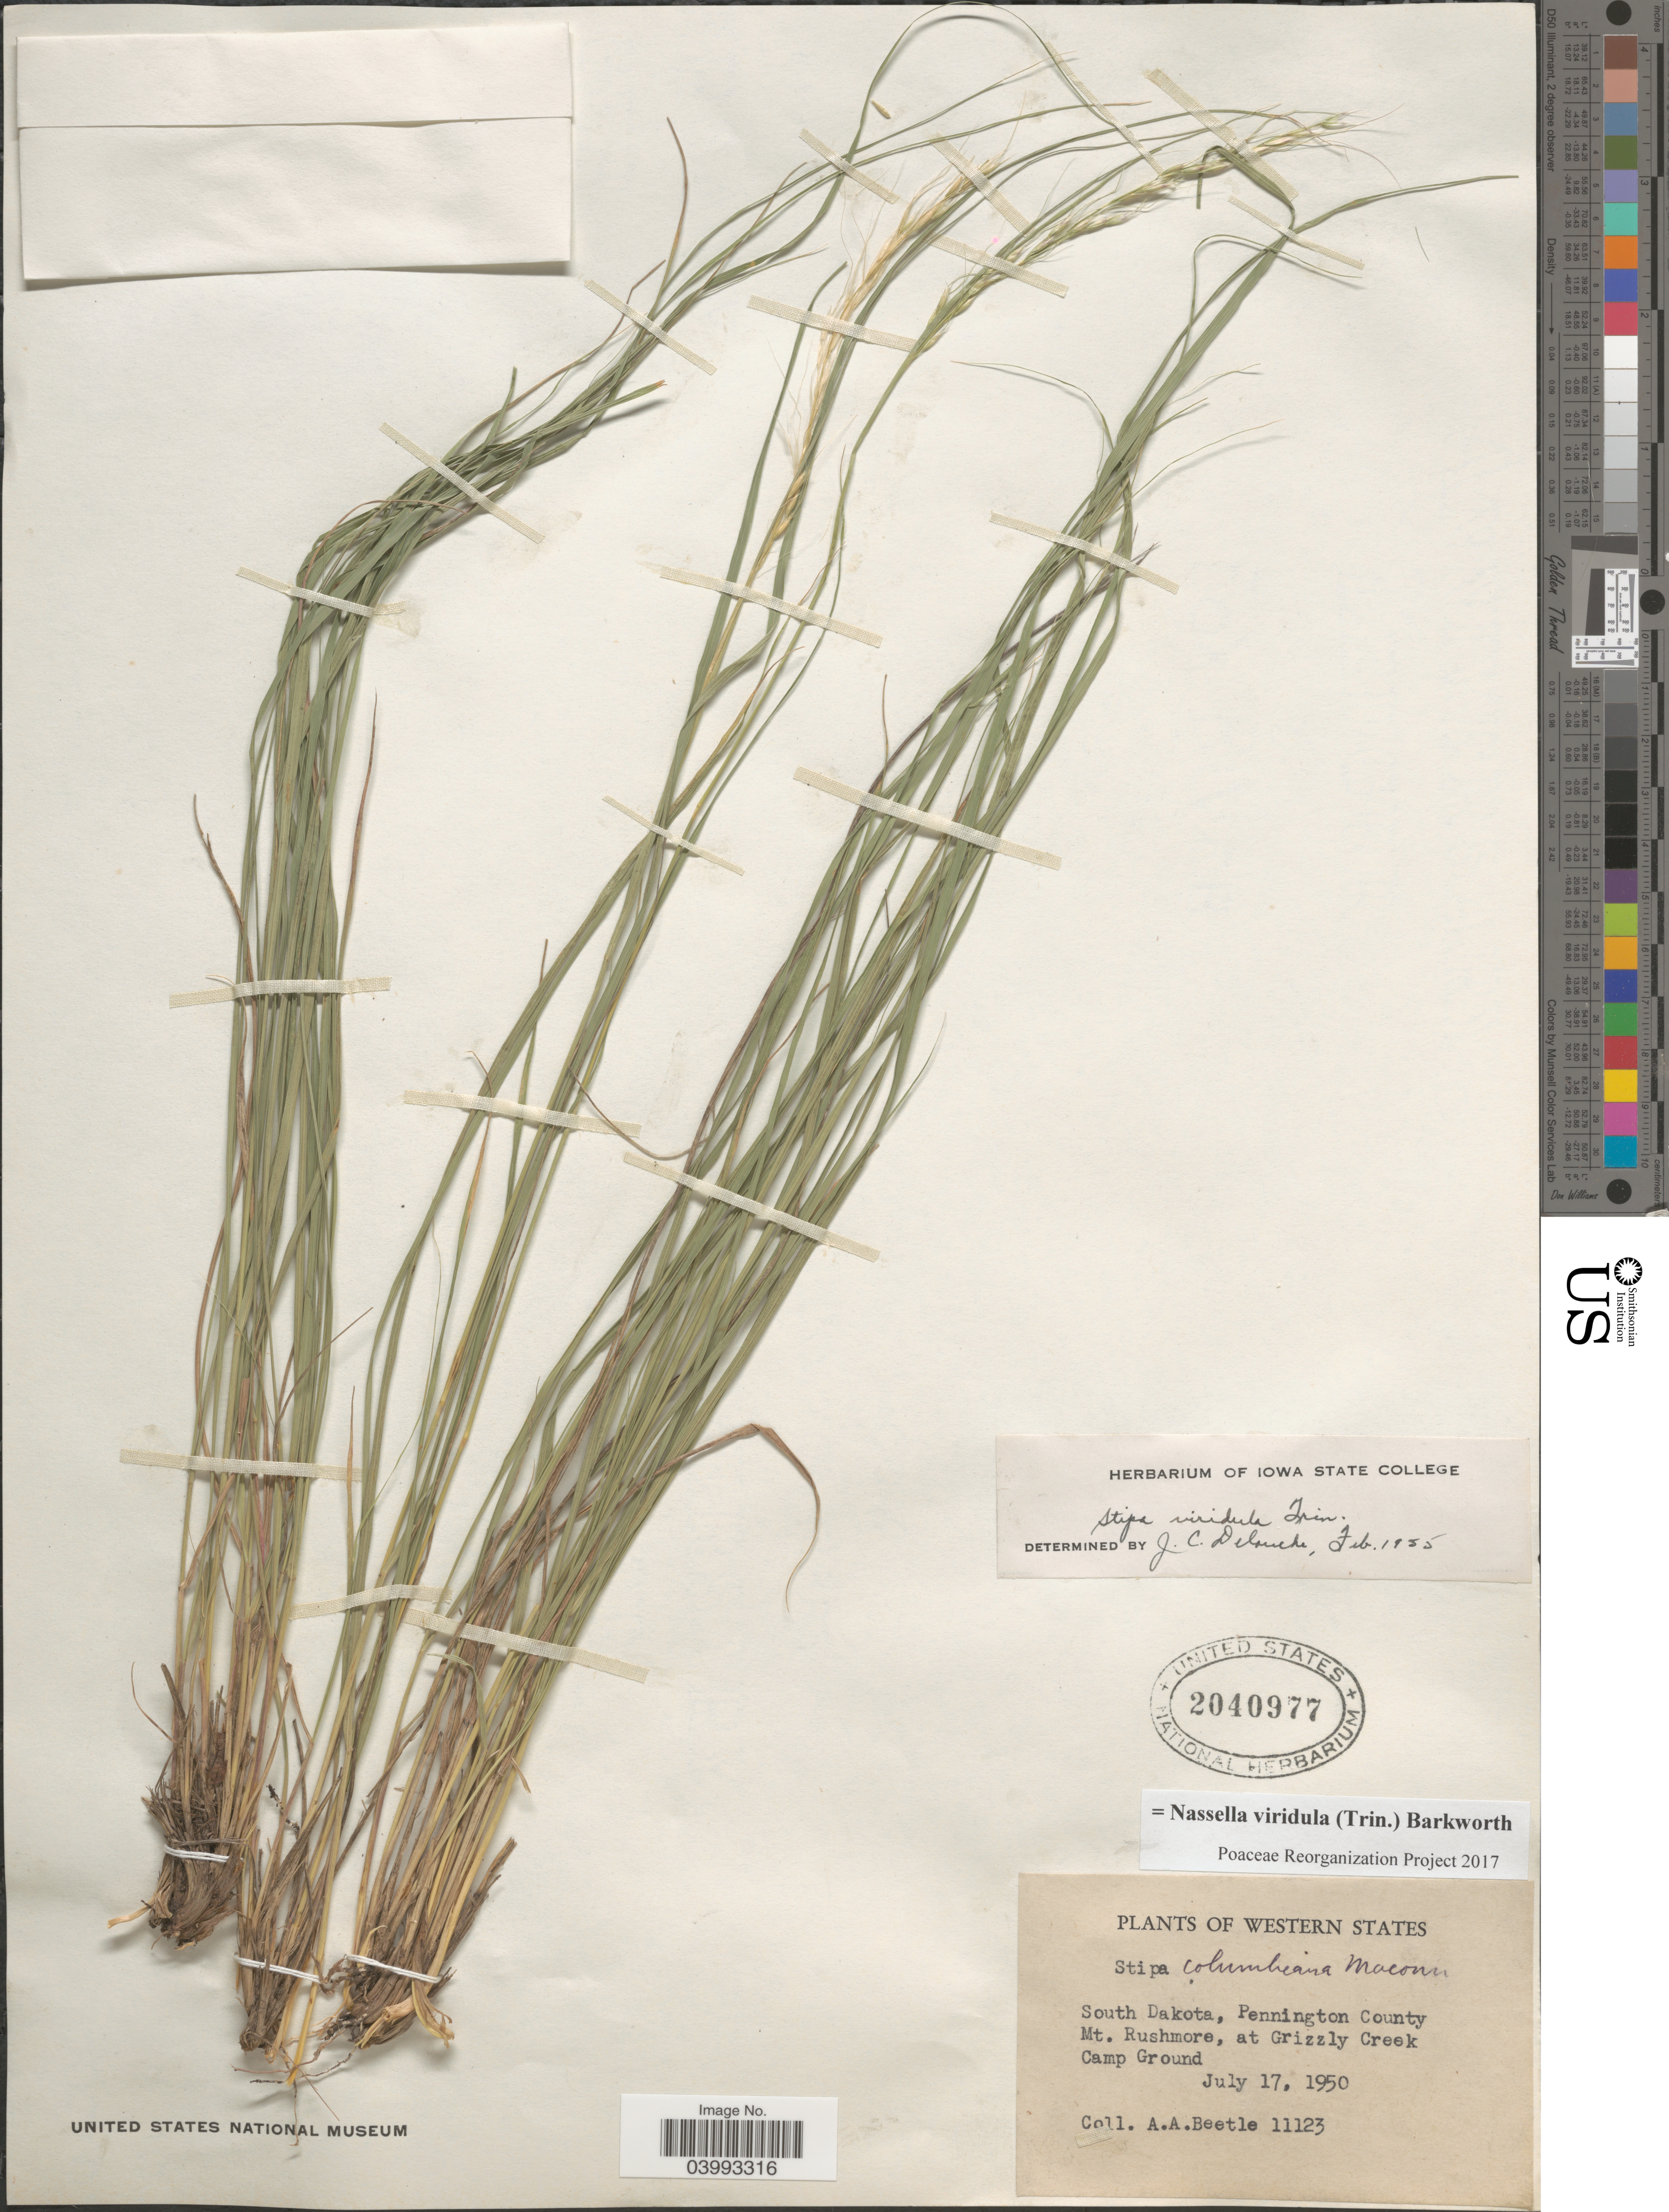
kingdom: Plantae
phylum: Tracheophyta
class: Liliopsida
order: Poales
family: Poaceae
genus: Nassella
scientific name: Nassella viridula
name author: (Trin.) Barkworth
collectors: A. A. Beetle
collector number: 11123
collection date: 1950-07-17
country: United States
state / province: South Dakota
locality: Western States. Pennington County. Mt. Rushmore, at Grizzly Creek. Camp Ground.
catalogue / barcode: US 2040977